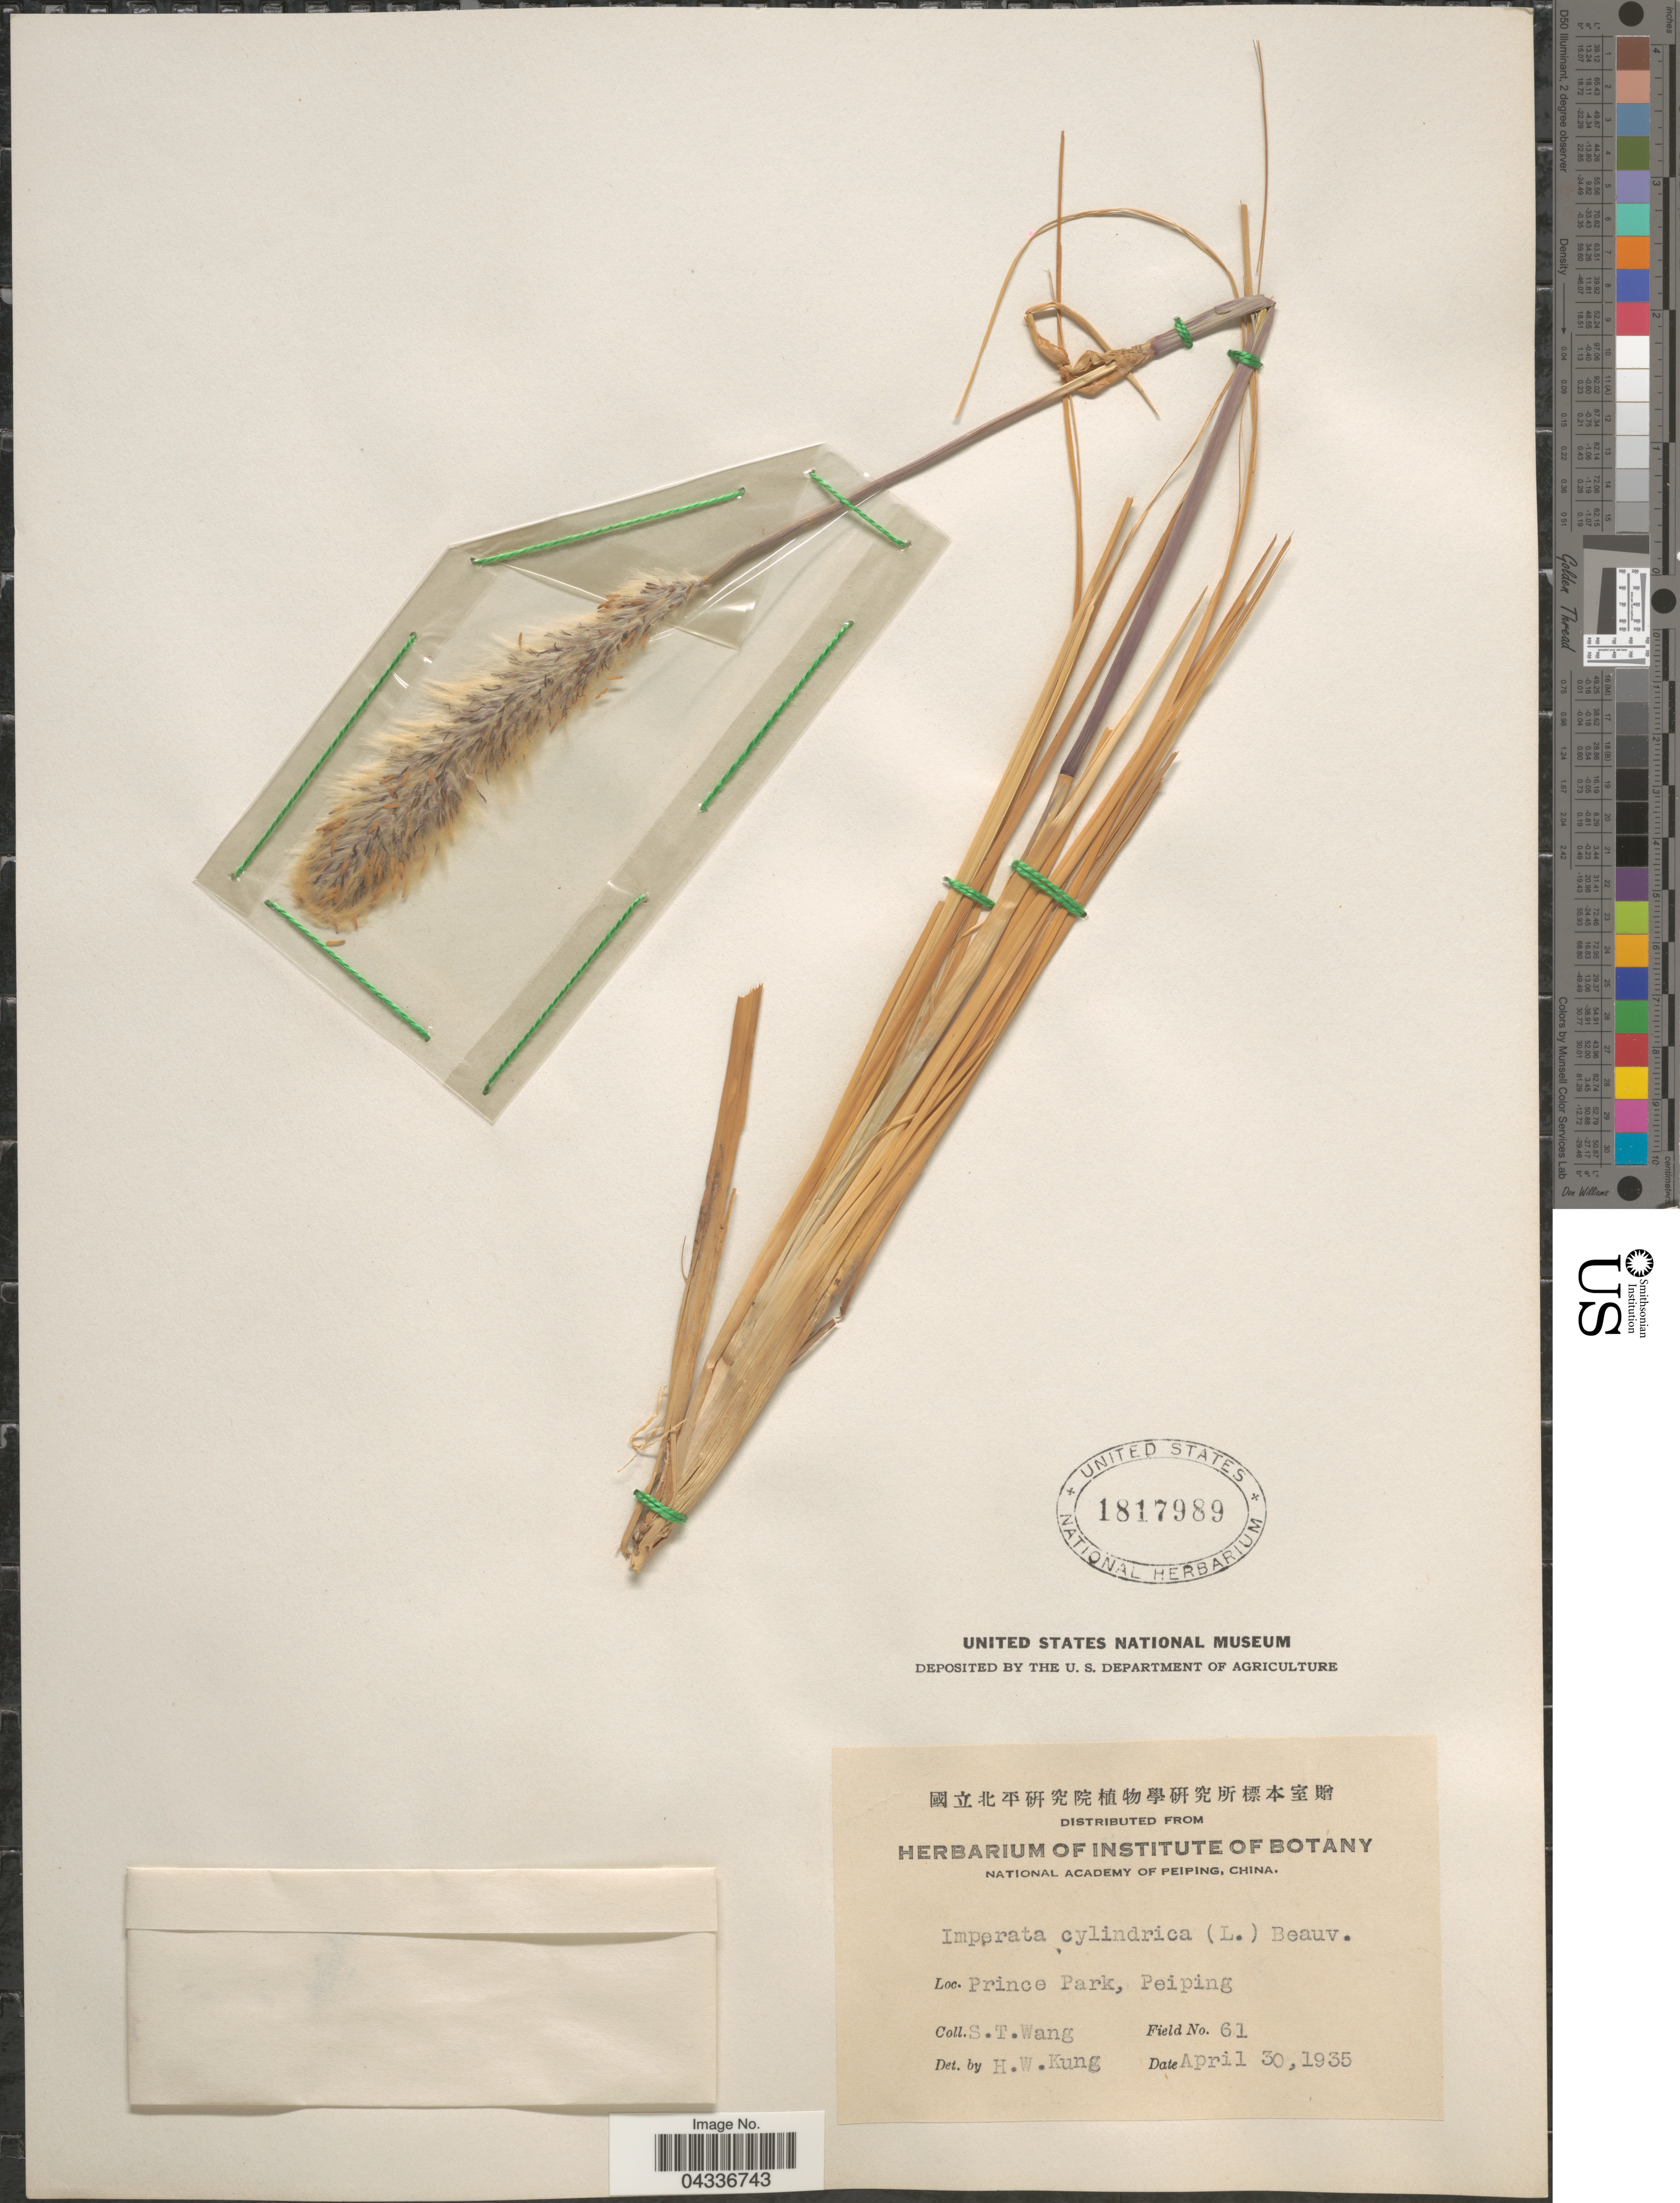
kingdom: Plantae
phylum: Tracheophyta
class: Liliopsida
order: Poales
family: Poaceae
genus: Imperata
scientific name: Imperata cylindrica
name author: (L.) P. Beauv.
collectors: S. Wang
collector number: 61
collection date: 1935-04-30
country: China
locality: Prince Park, Peiping.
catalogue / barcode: US 1817989